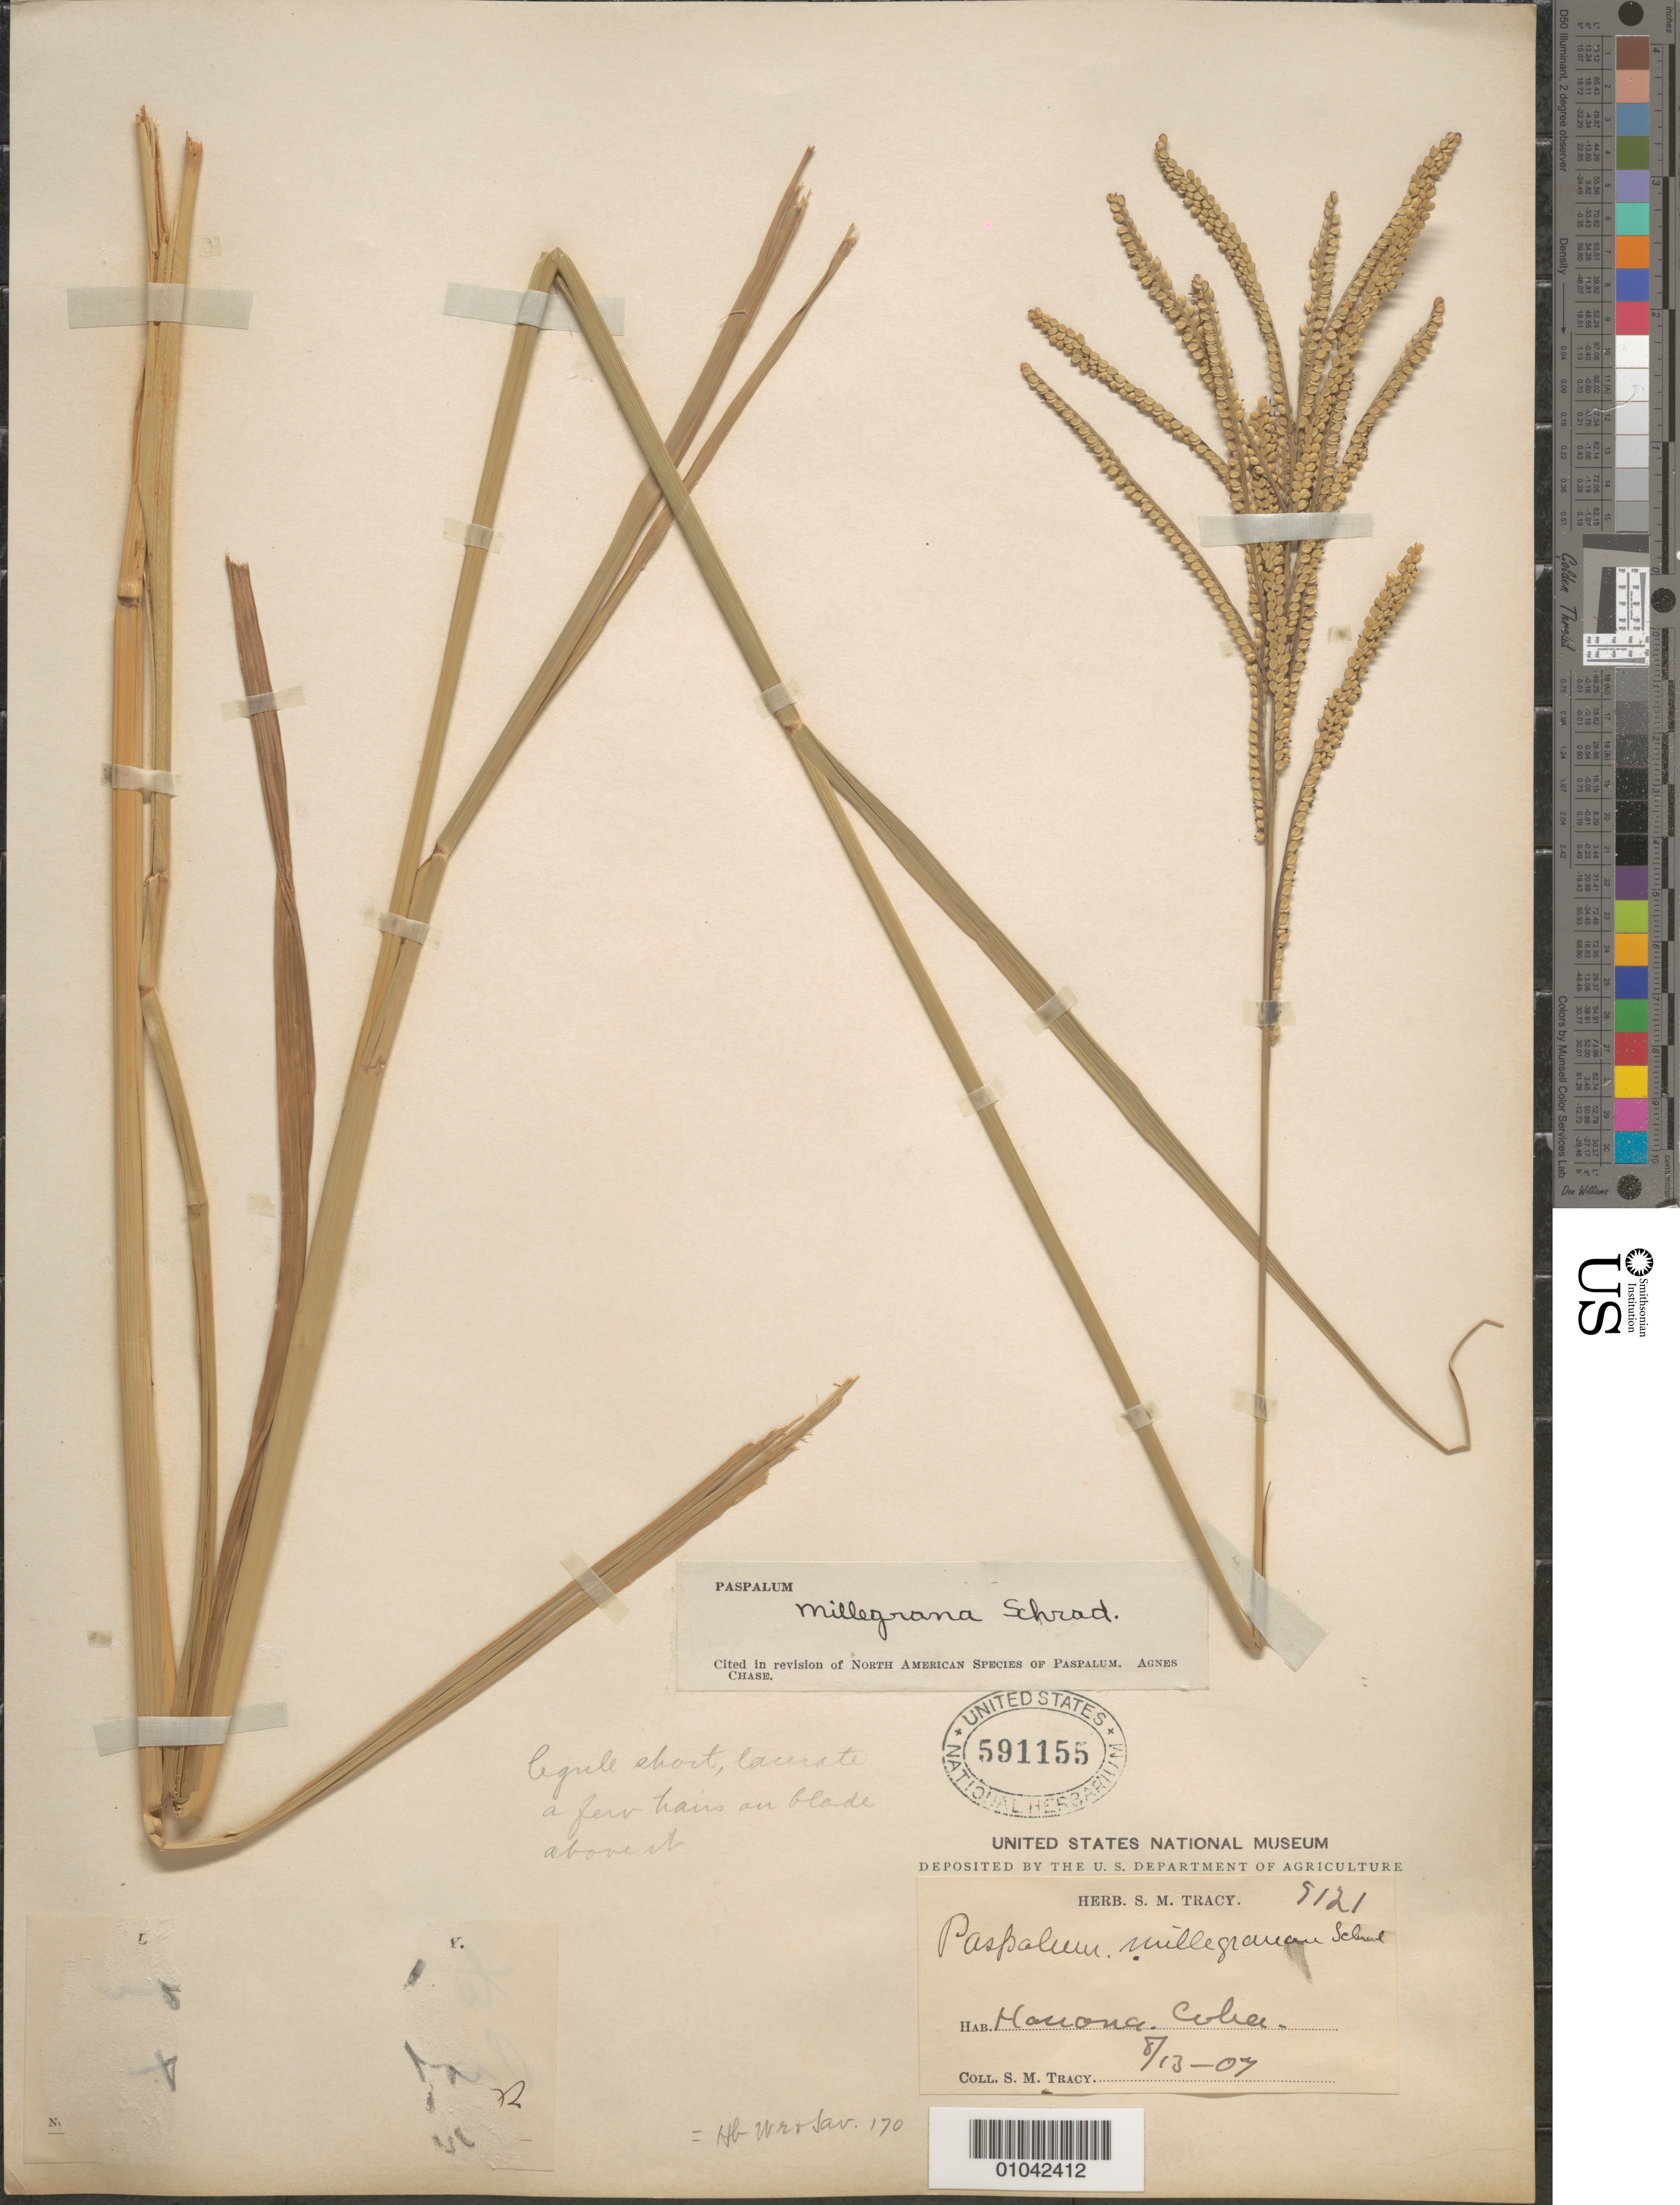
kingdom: Plantae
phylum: Tracheophyta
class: Liliopsida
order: Poales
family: Poaceae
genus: Paspalum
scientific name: Paspalum millegrana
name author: Schrad.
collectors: S. M. Tracy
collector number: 9121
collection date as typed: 13 Aug 1907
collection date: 1907-08-13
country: Cuba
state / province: La Habana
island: Cuba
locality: La Habana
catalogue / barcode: US 591155